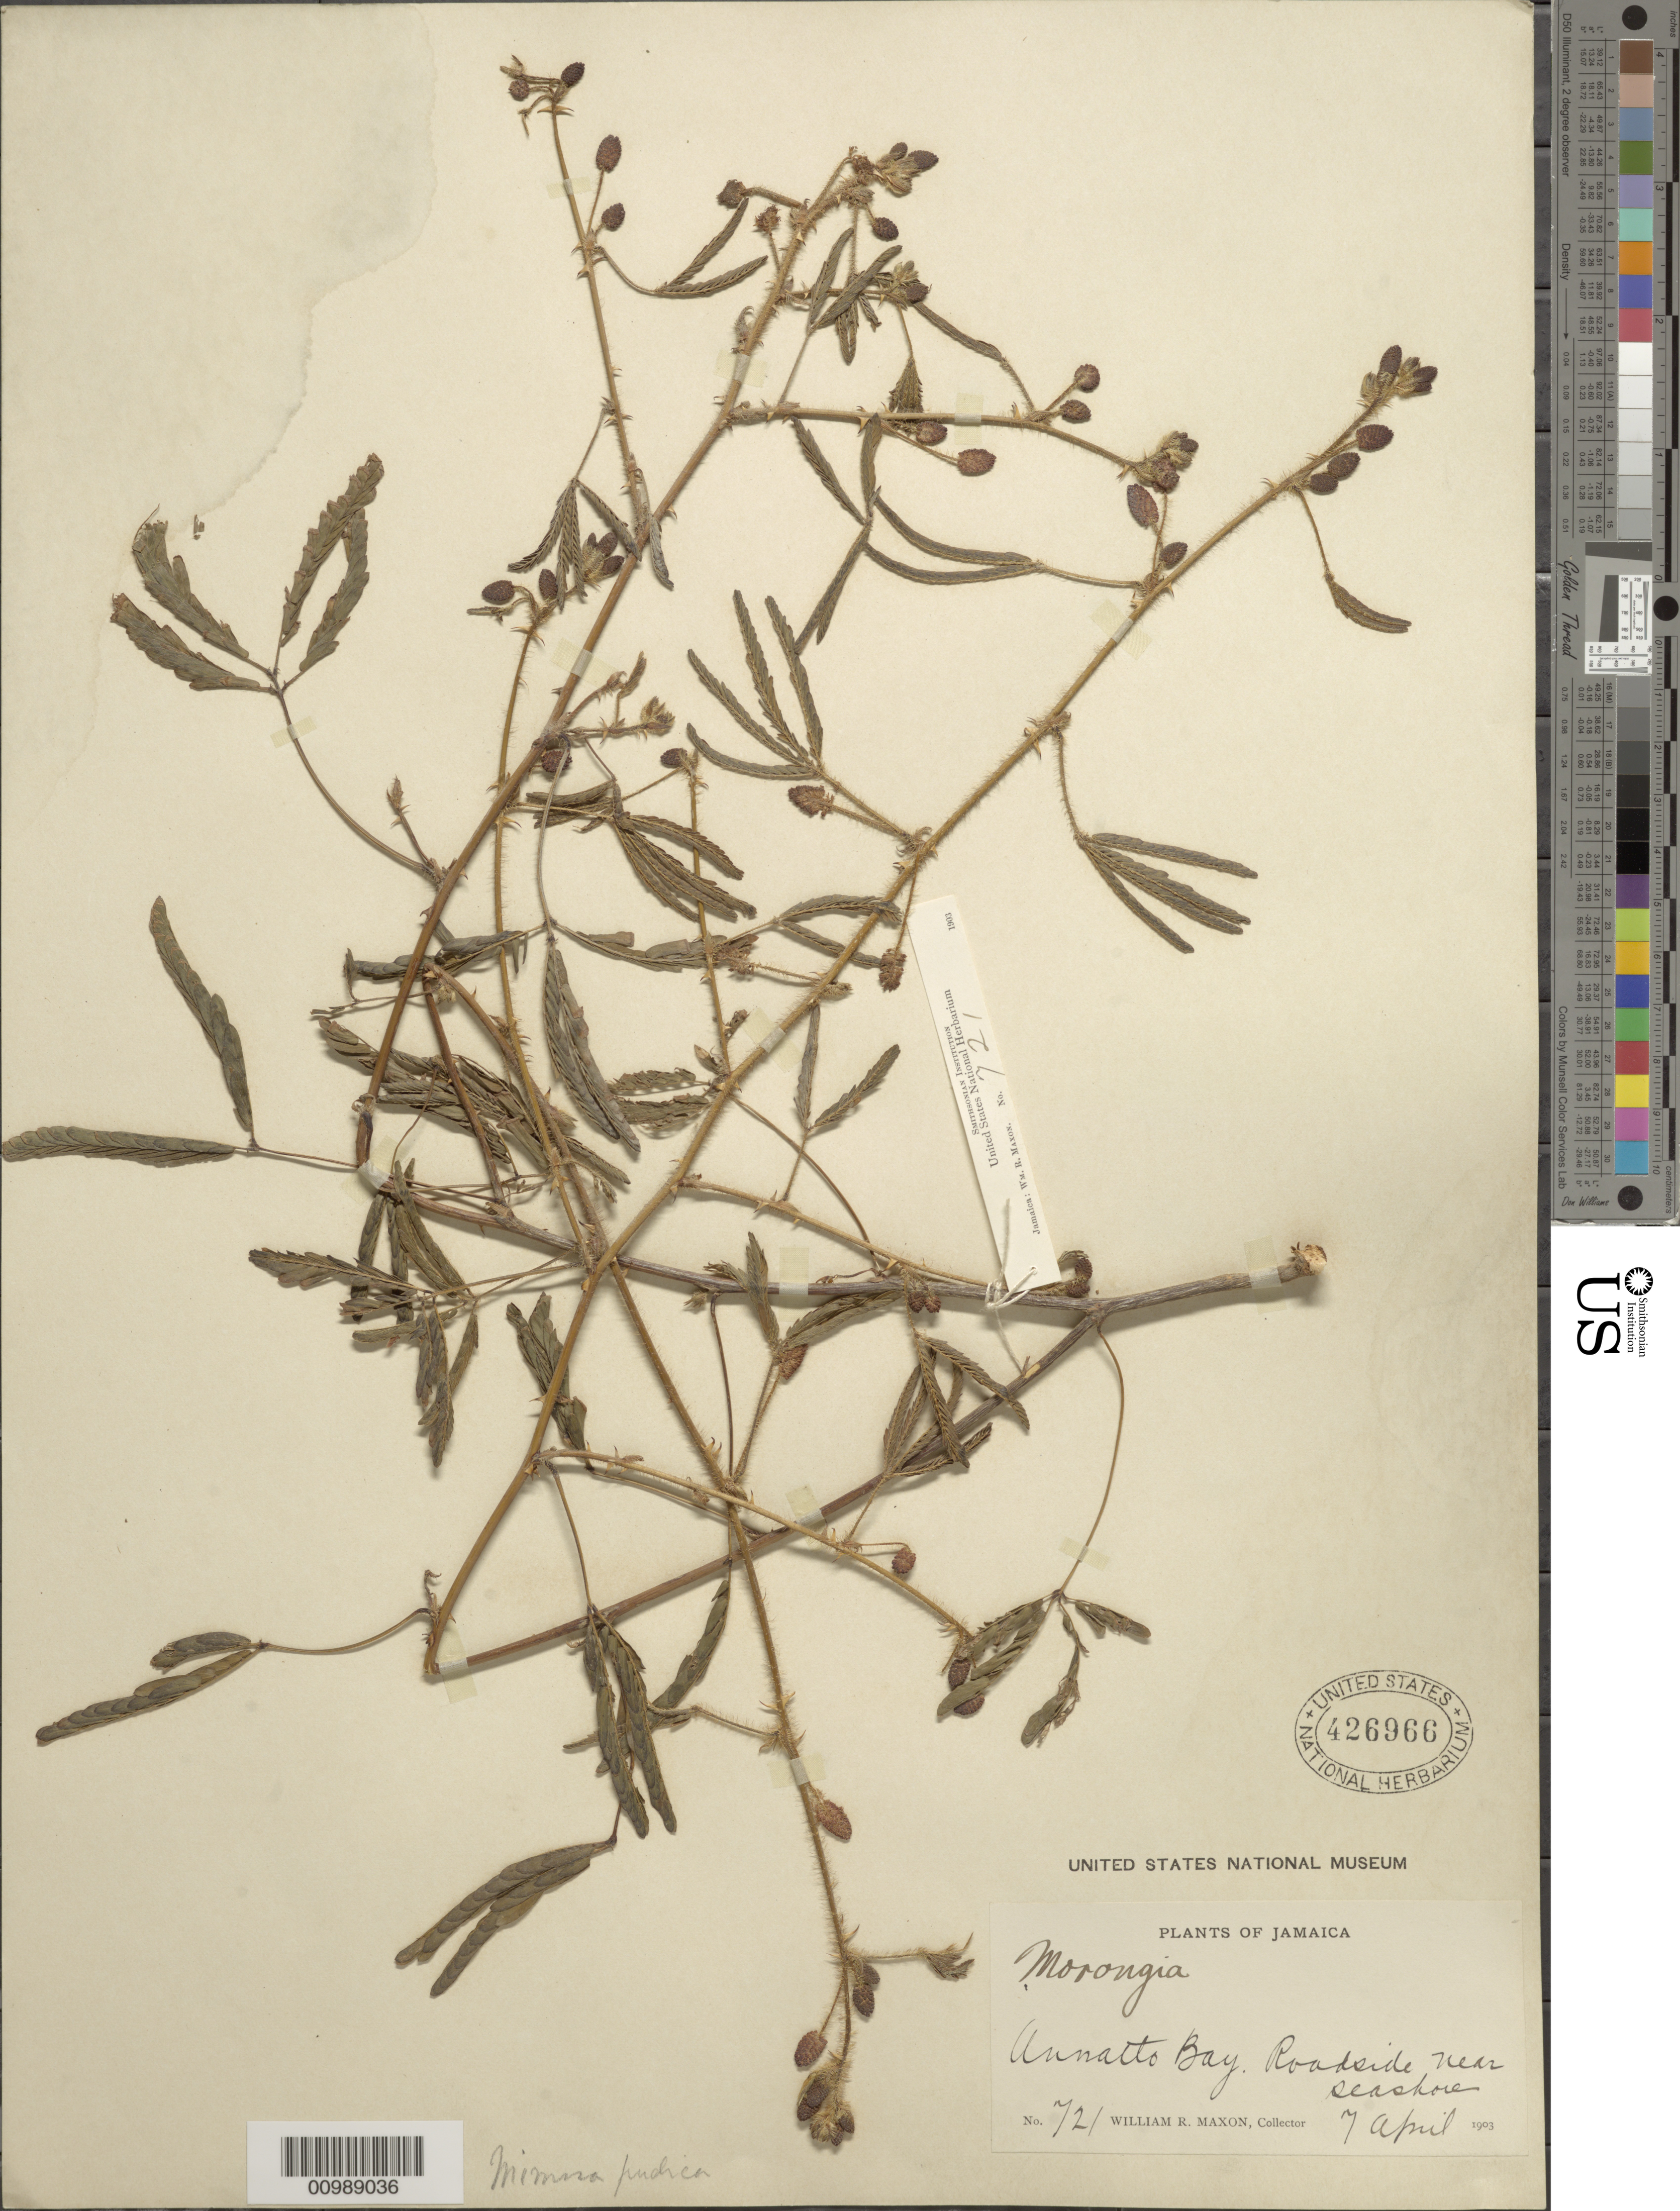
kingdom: Plantae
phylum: Tracheophyta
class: Magnoliopsida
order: Fabales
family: Fabaceae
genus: Mimosa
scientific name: Mimosa pudica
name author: L.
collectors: W. R. Maxon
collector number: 721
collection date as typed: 07 Apr 1903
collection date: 1903-04-07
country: Jamaica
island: Jamaica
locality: Aunaito Bay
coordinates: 0 N, 0 E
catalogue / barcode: US 426966